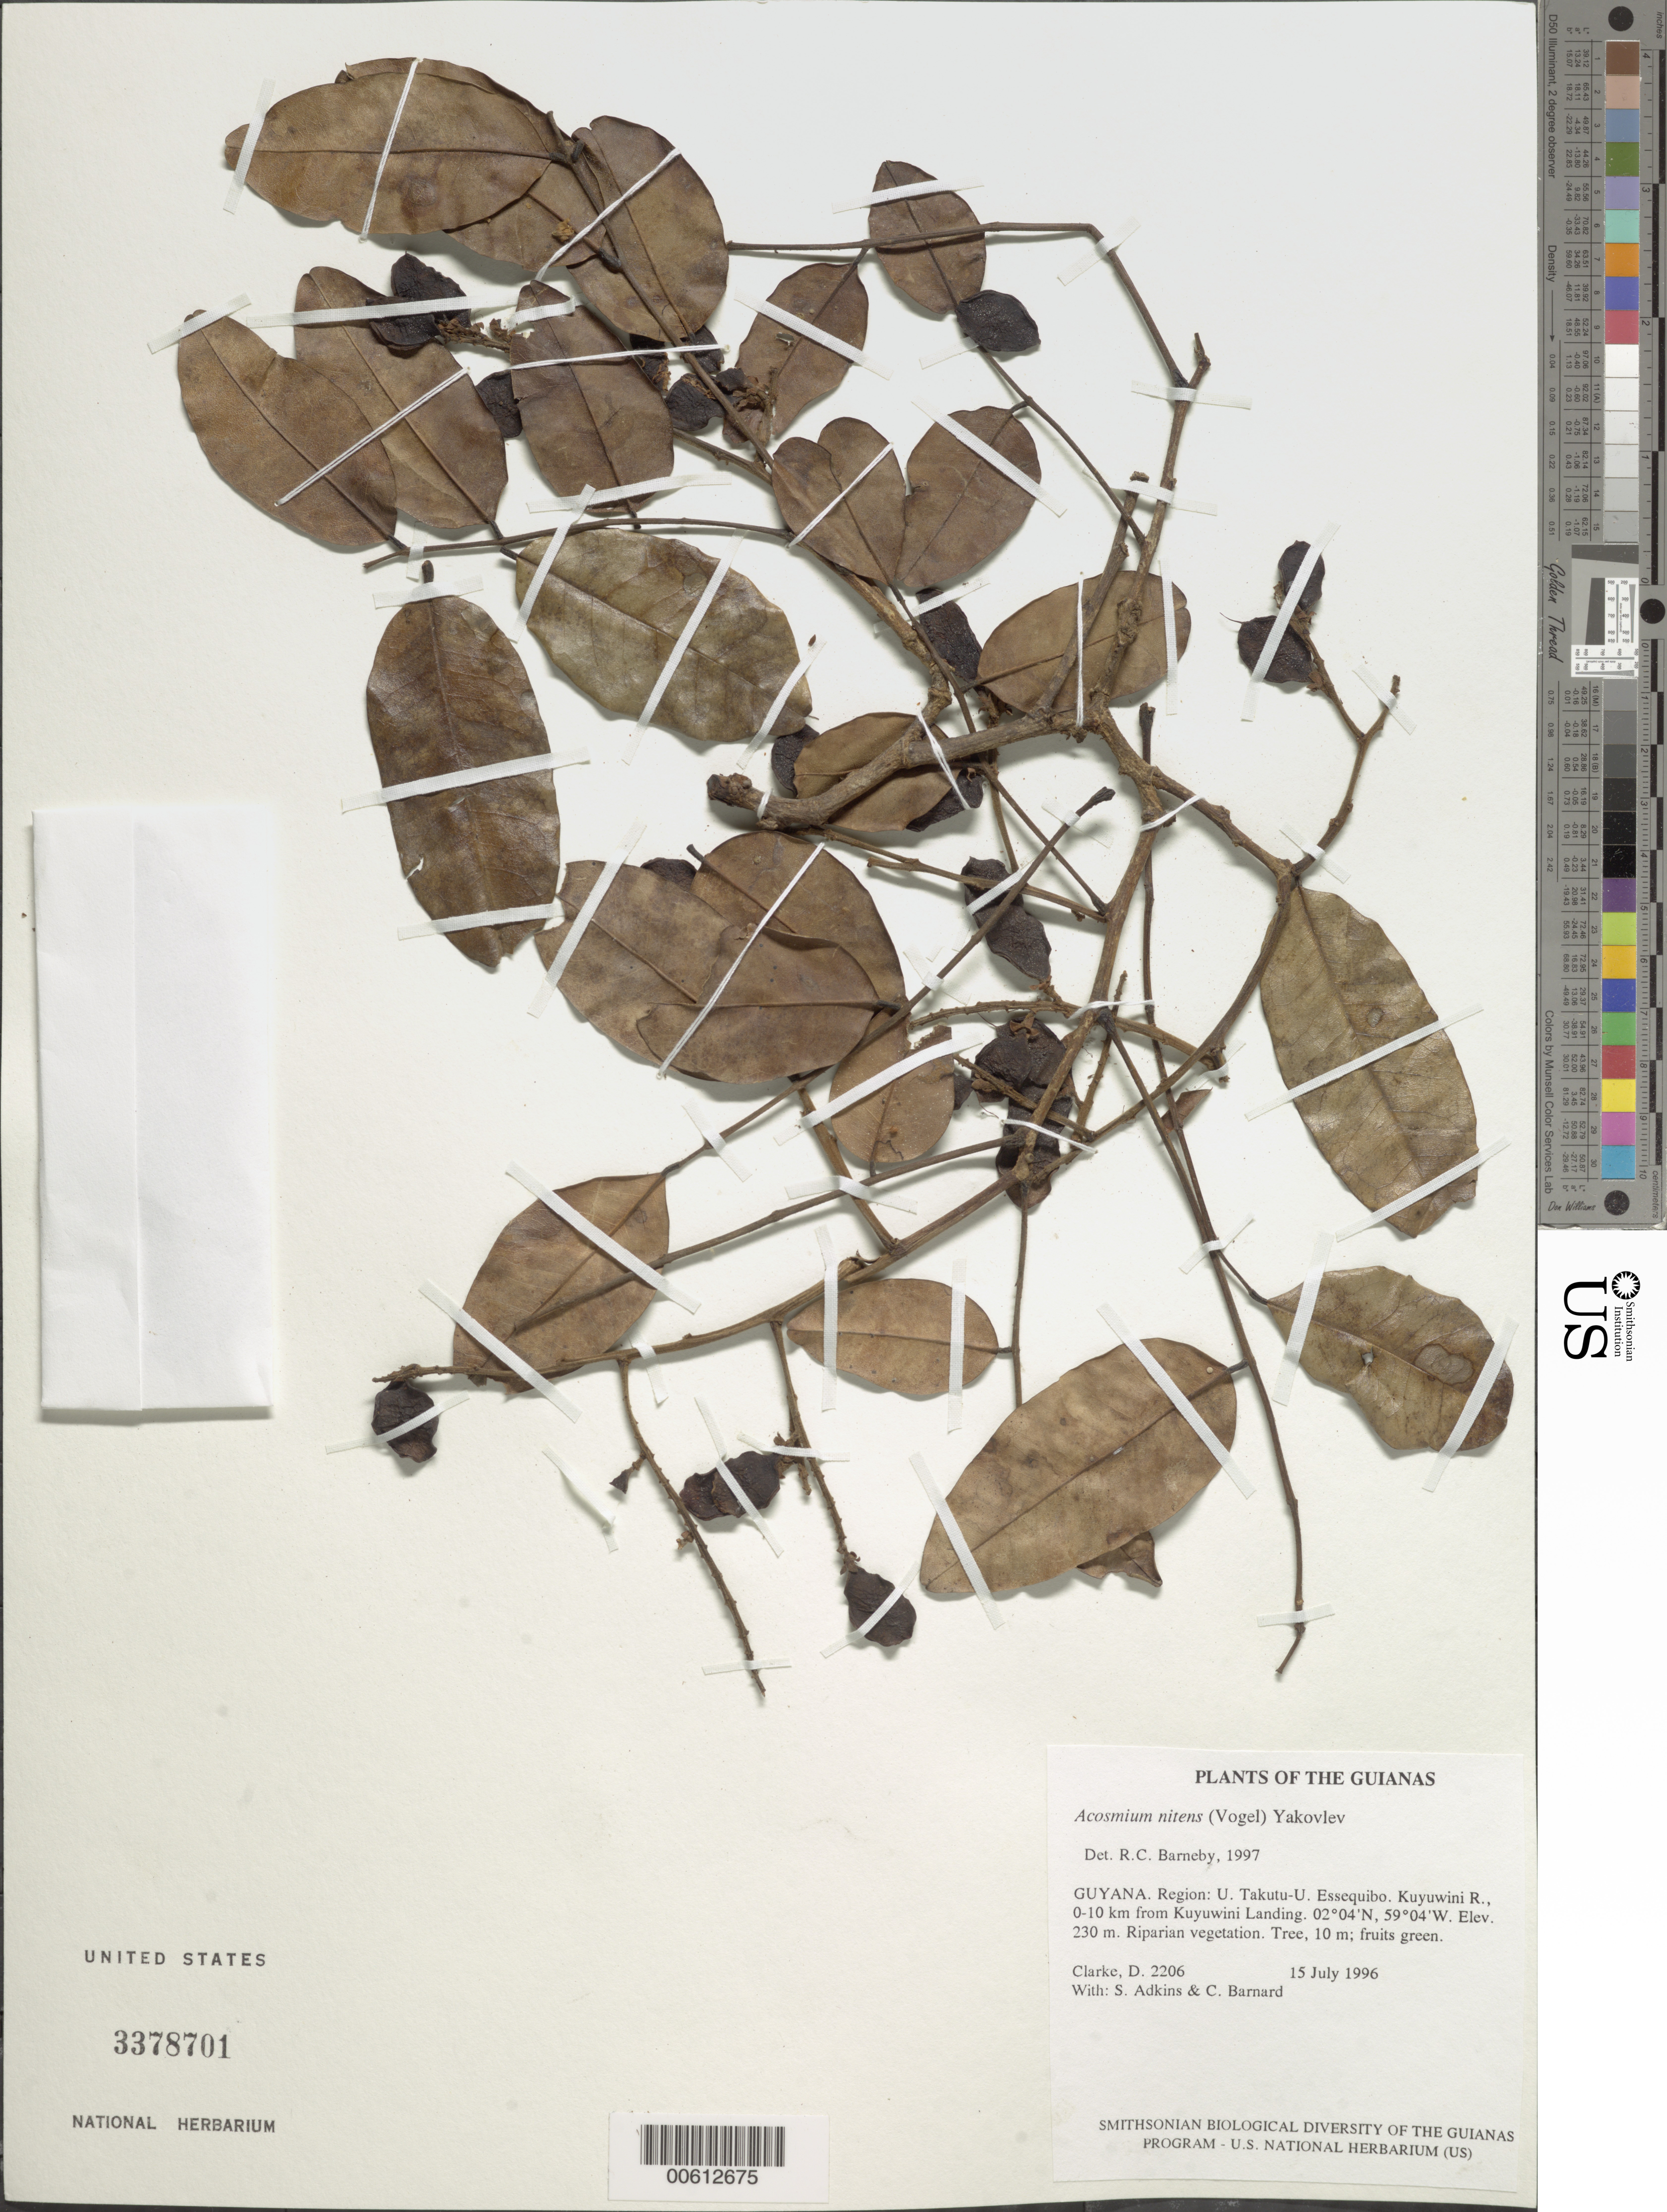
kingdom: Plantae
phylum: Tracheophyta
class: Magnoliopsida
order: Fabales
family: Fabaceae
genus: Acosmium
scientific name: Acosmium nitens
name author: (Vogel) Yakovlev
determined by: Barneby, Rupert C., (NY)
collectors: H. D. Clarke, S. Adkins & C. Bernard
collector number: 2206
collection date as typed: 15 July 1996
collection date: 1996-07-15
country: Guyana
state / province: U. Takutu-U. Essequibo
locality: Kuyuwini R., 0-10 km from Kuyuwini Landing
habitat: Riparian vegetation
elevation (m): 230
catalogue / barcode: US 3378701